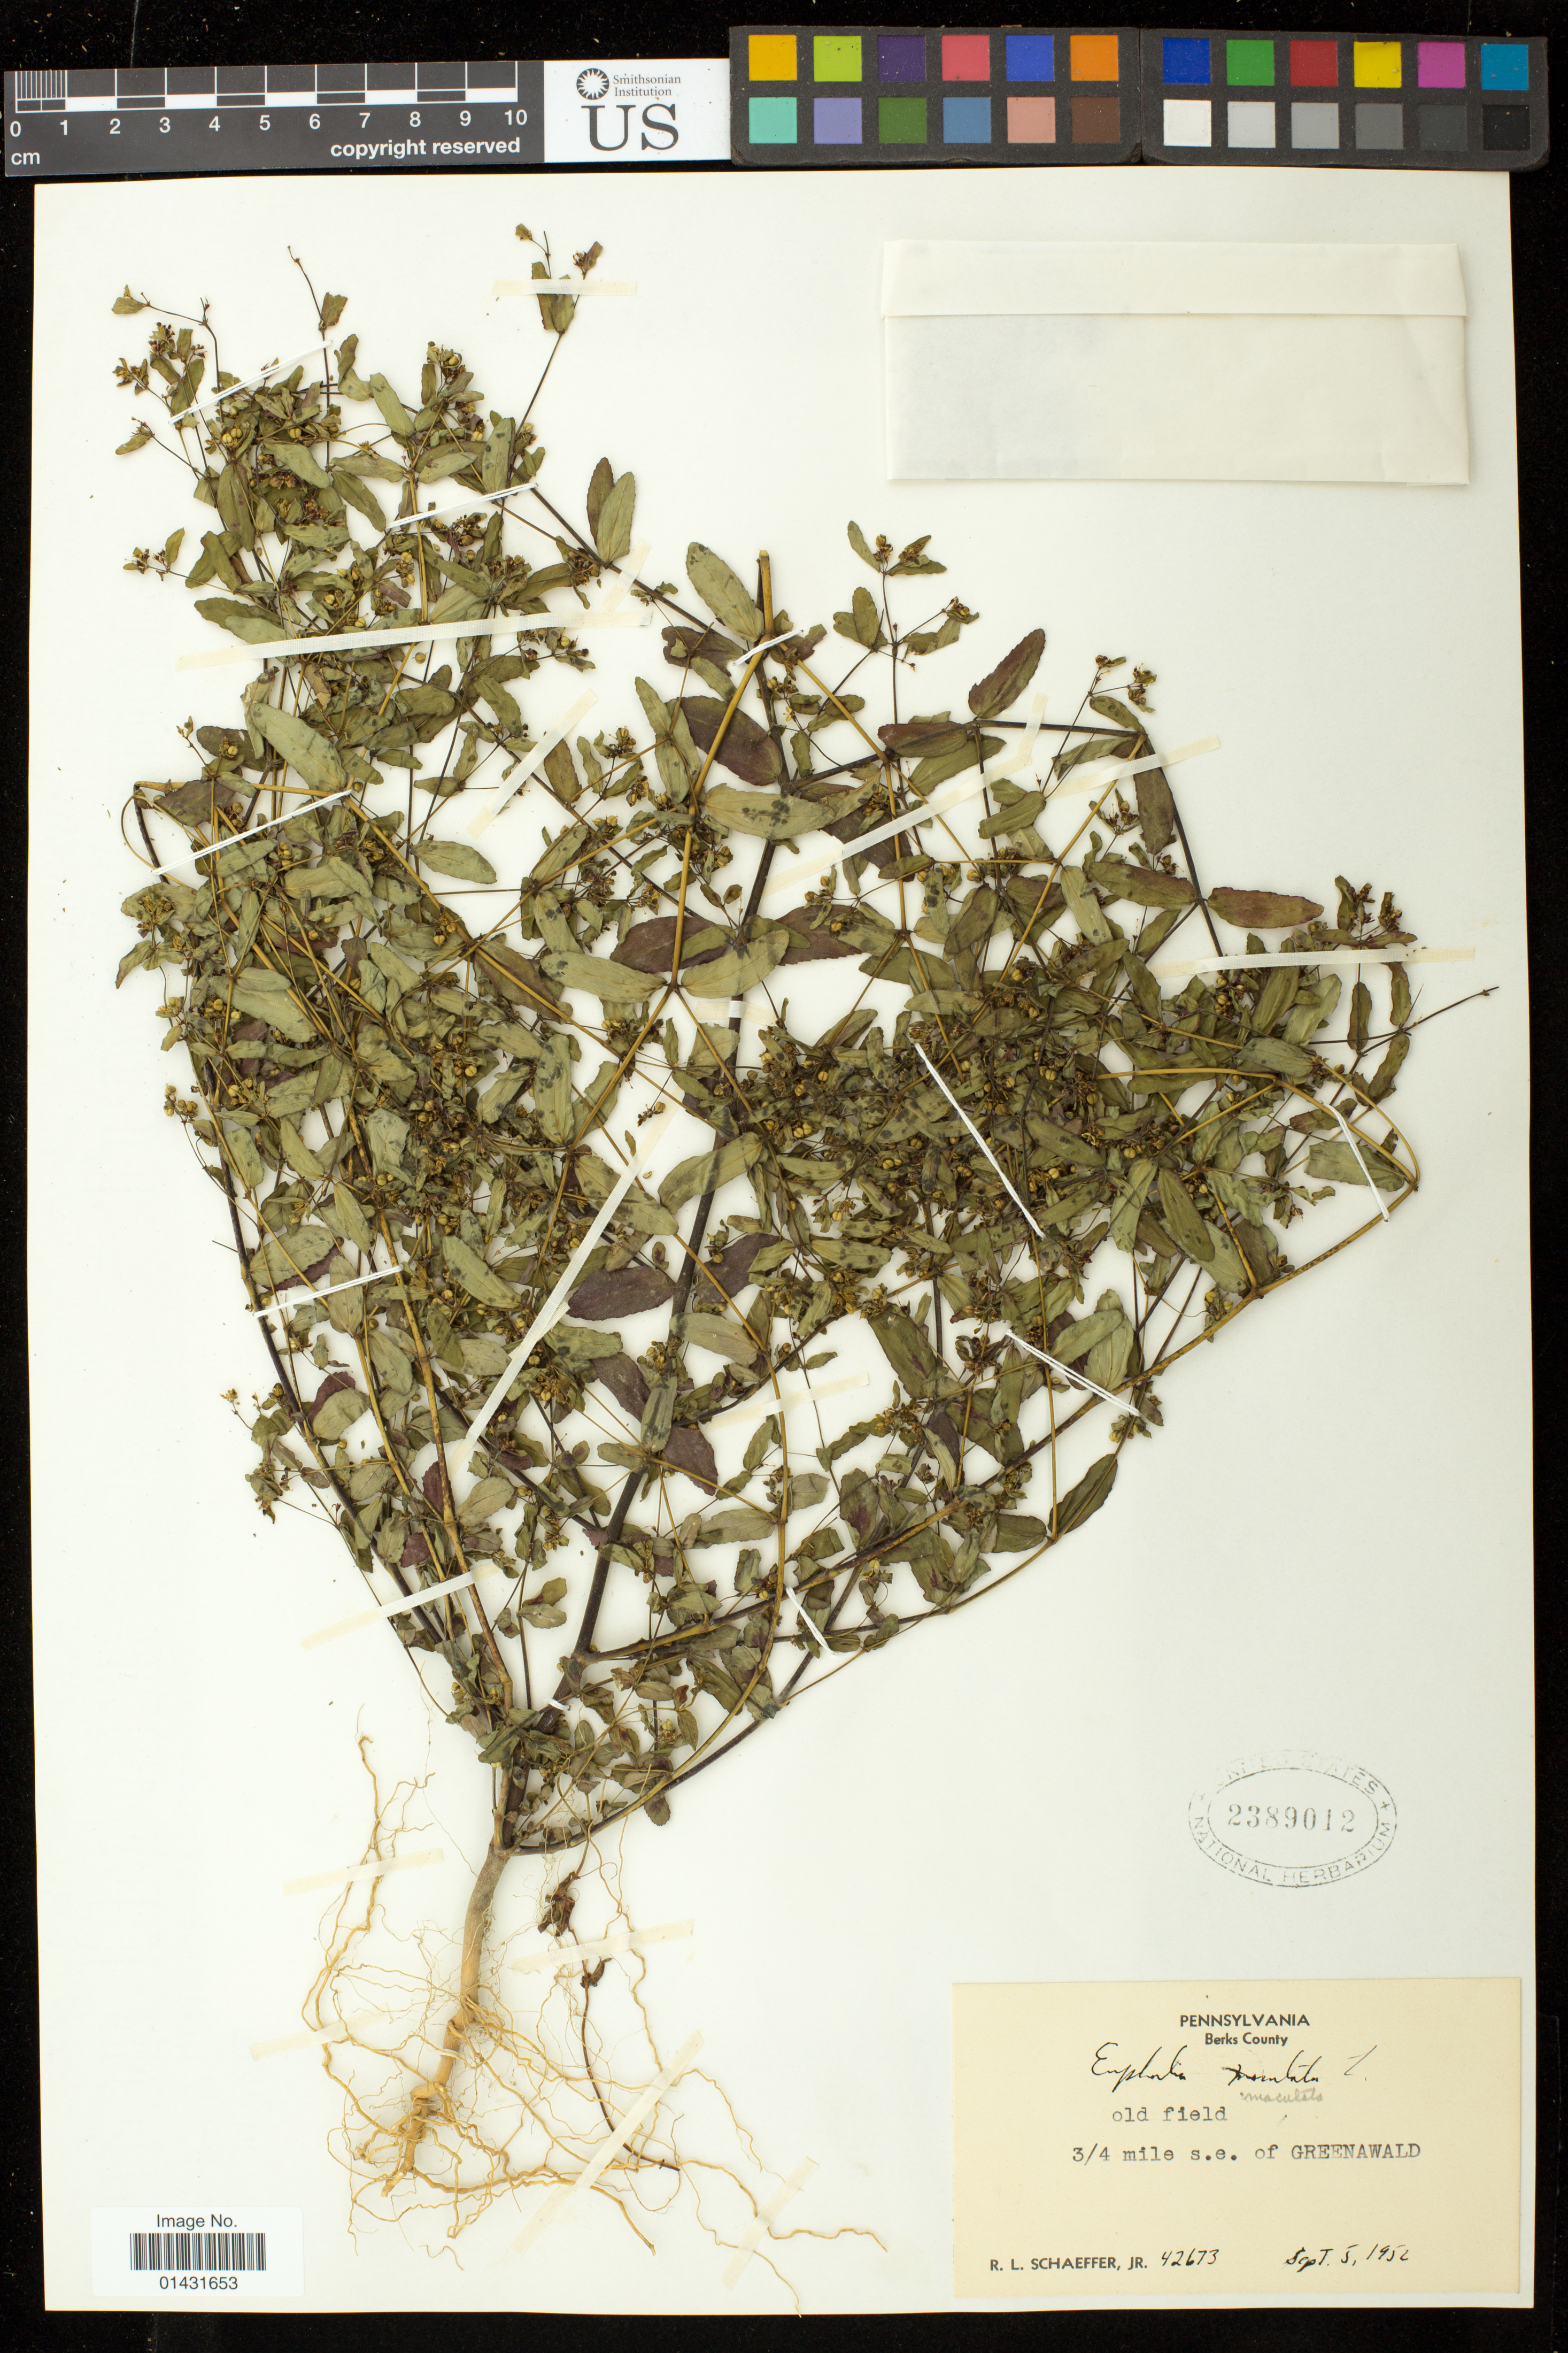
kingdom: Plantae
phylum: Tracheophyta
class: Magnoliopsida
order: Malpighiales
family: Euphorbiaceae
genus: Euphorbia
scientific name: Euphorbia hypericifolia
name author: L.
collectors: R. L. Schaeffer Jr.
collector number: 42673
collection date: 1952-09-05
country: United States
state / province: Pennsylvania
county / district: Berks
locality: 3/4 mile s.e. of Greenawald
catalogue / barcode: US 2389012